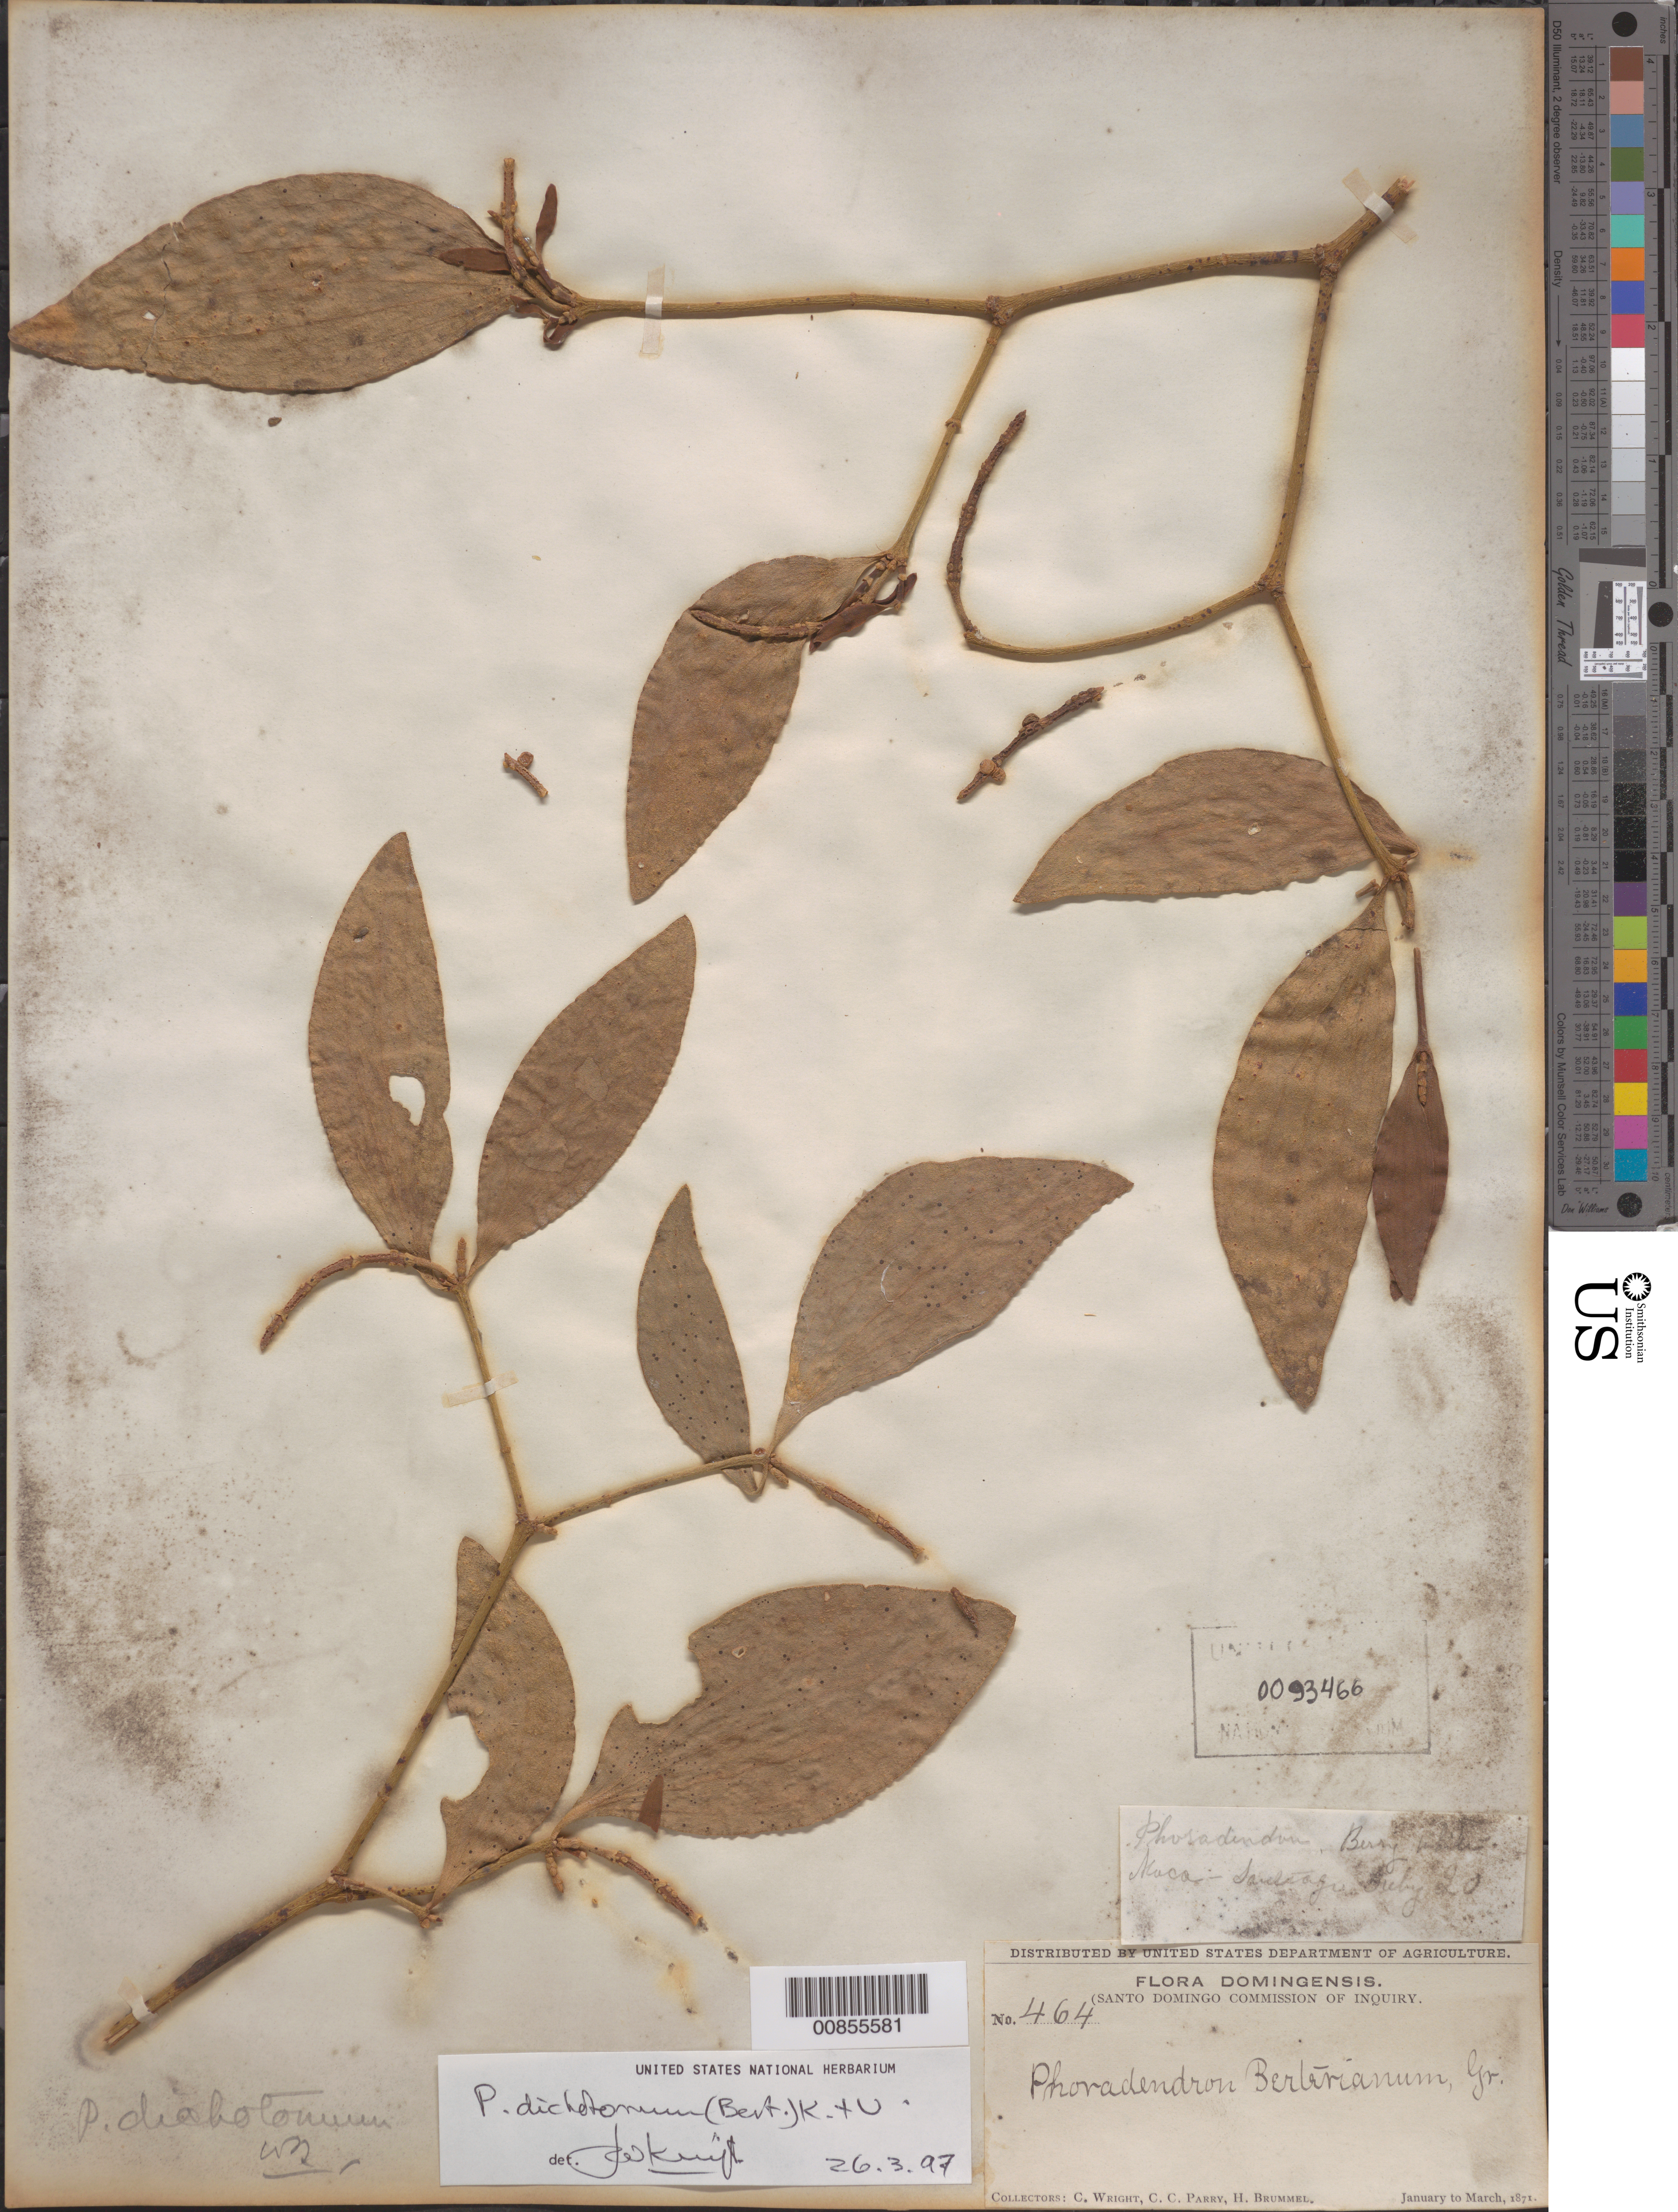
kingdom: Plantae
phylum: Tracheophyta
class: Magnoliopsida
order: Santalales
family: Viscaceae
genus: Phoradendron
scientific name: Phoradendron berteroanum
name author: (DC.) Nutt.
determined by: Kuijt, Job, (CANADA)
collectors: C. Wright, C. C. Parry & H. Brummel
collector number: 464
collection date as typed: Jan 1871 to -- Mar 1871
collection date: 1871-01/1871-03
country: Dominican Republic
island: Hispaniola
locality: Dominican Republic. Possibly Santiago.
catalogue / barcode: US 93466